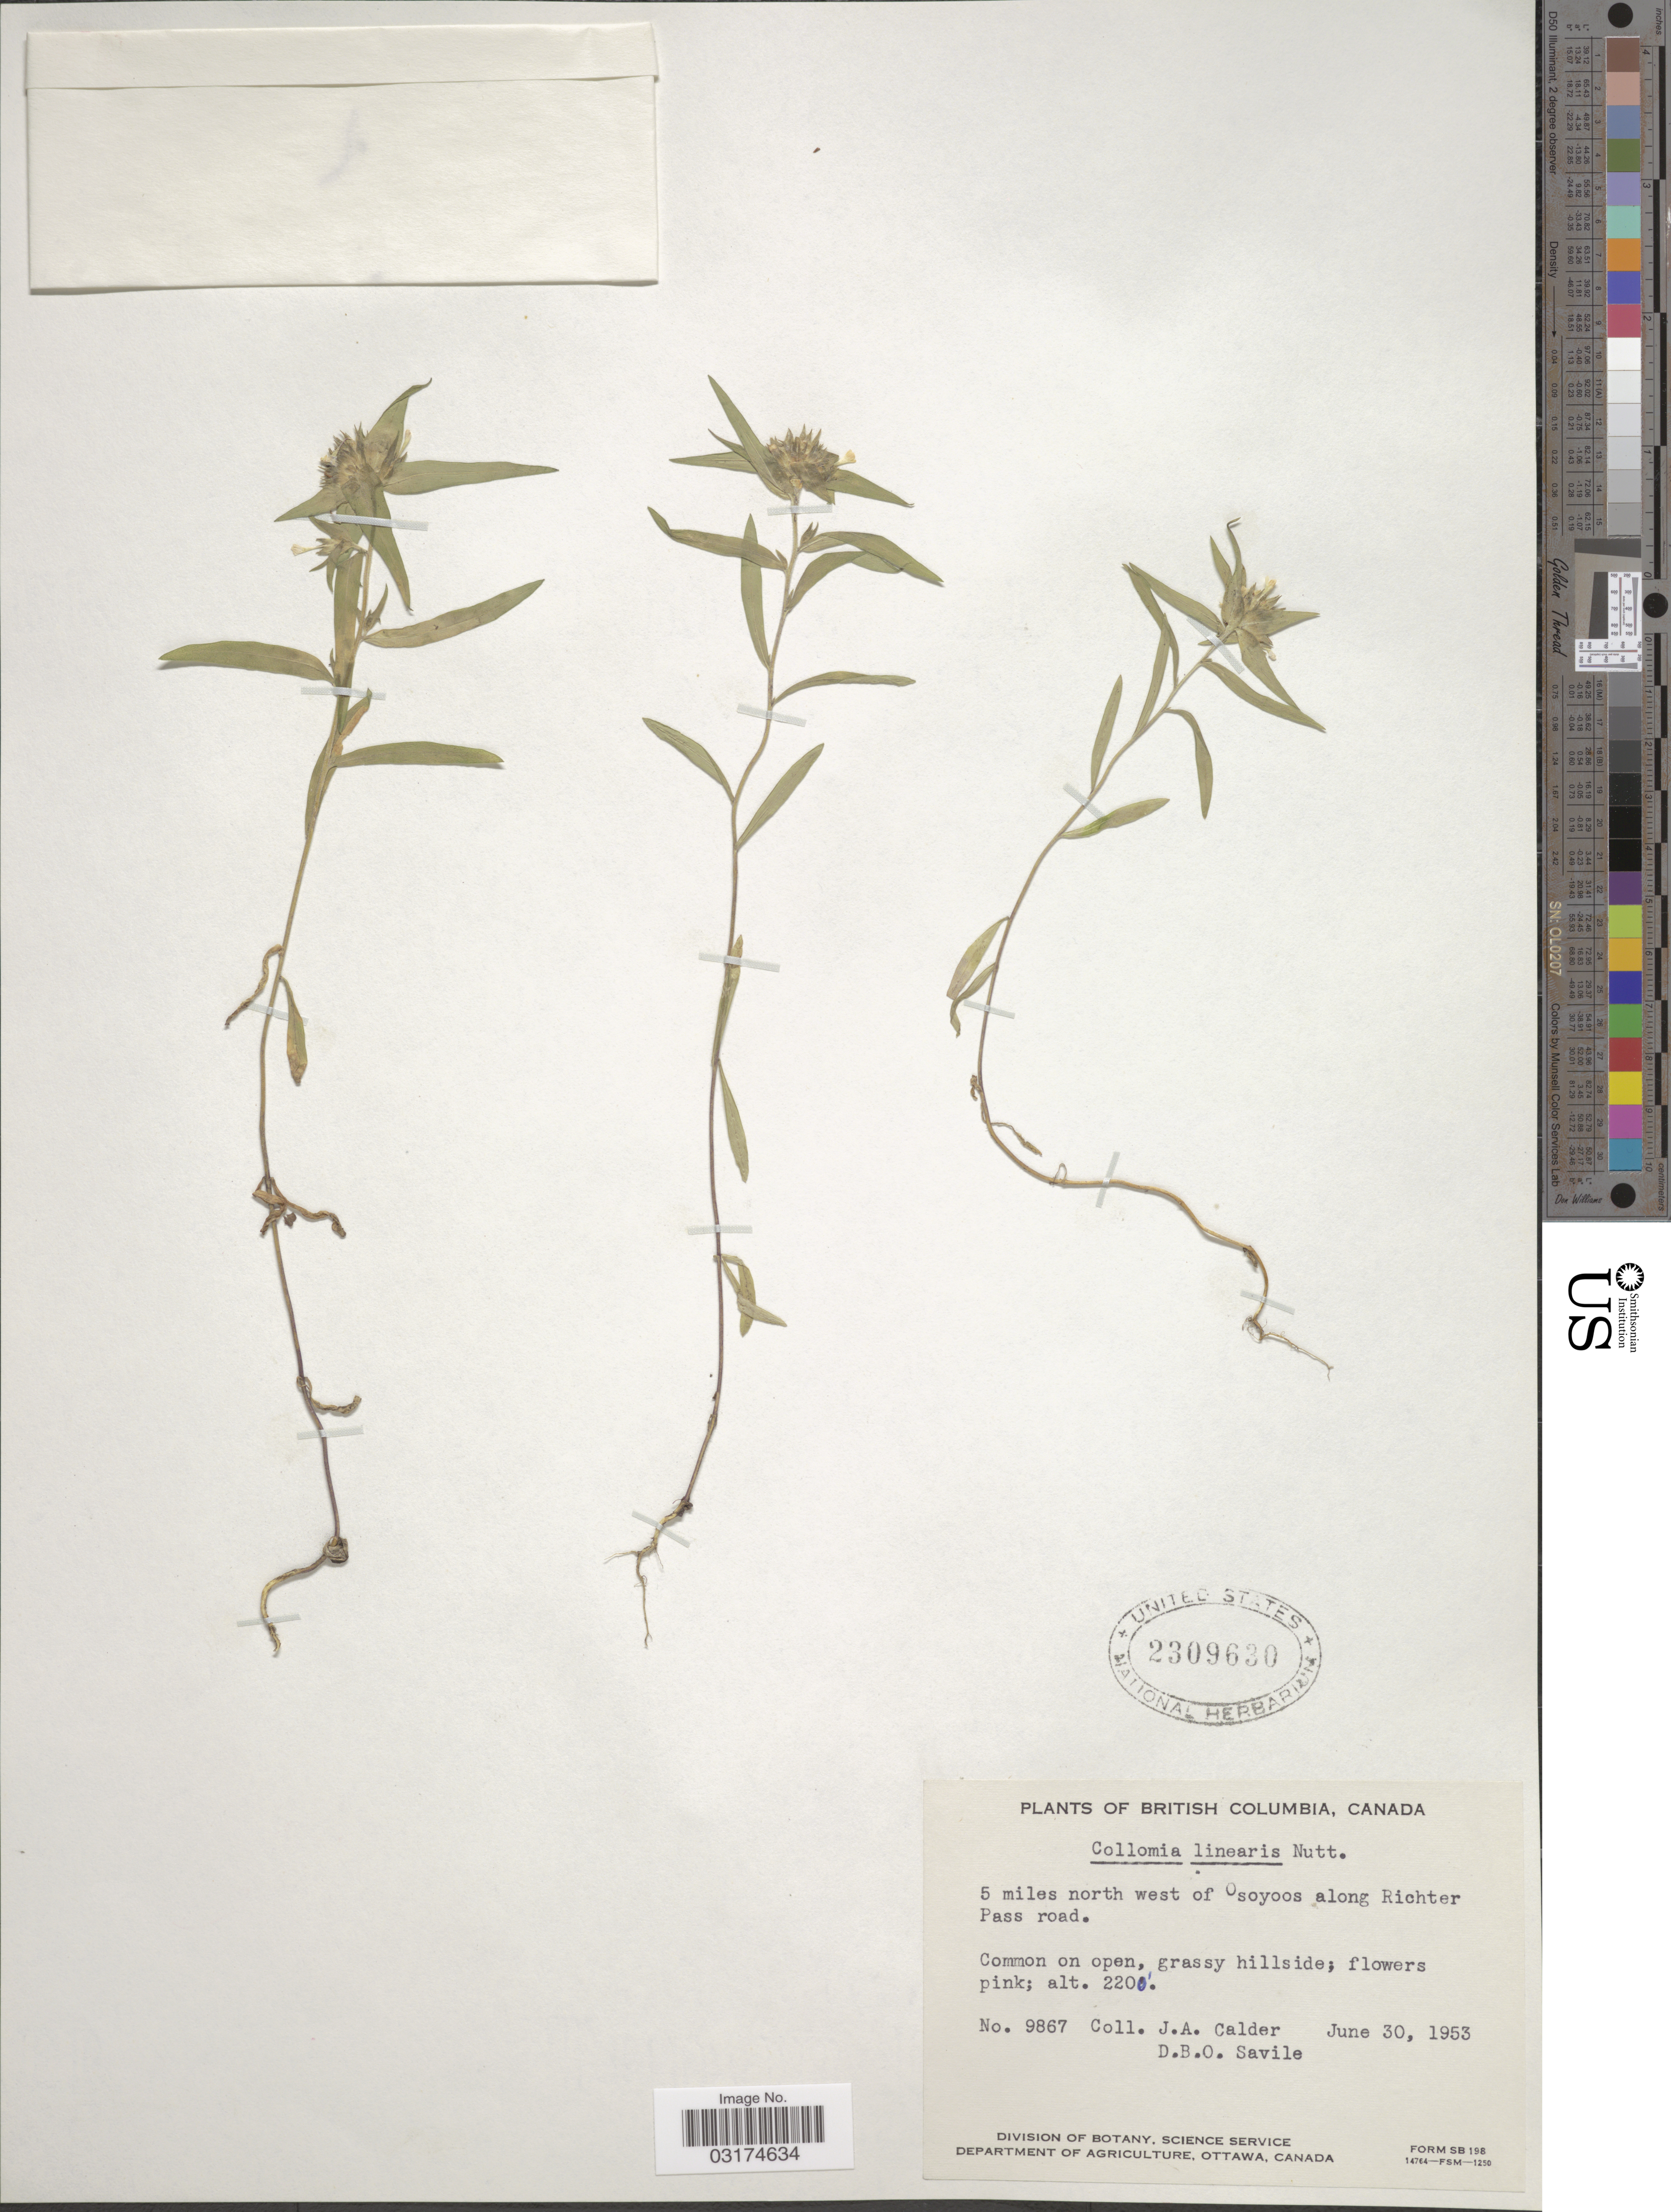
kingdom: Plantae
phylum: Tracheophyta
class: Magnoliopsida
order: Ericales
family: Polemoniaceae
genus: Collomia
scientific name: Collomia linearis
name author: Nutt.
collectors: J. A. Calder & D. Savile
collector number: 9867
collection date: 1953-06-30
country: Canada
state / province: British Columbia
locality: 5 miles north west of Osoyoos along Richter Pass road.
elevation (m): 671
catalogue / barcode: US 2309630